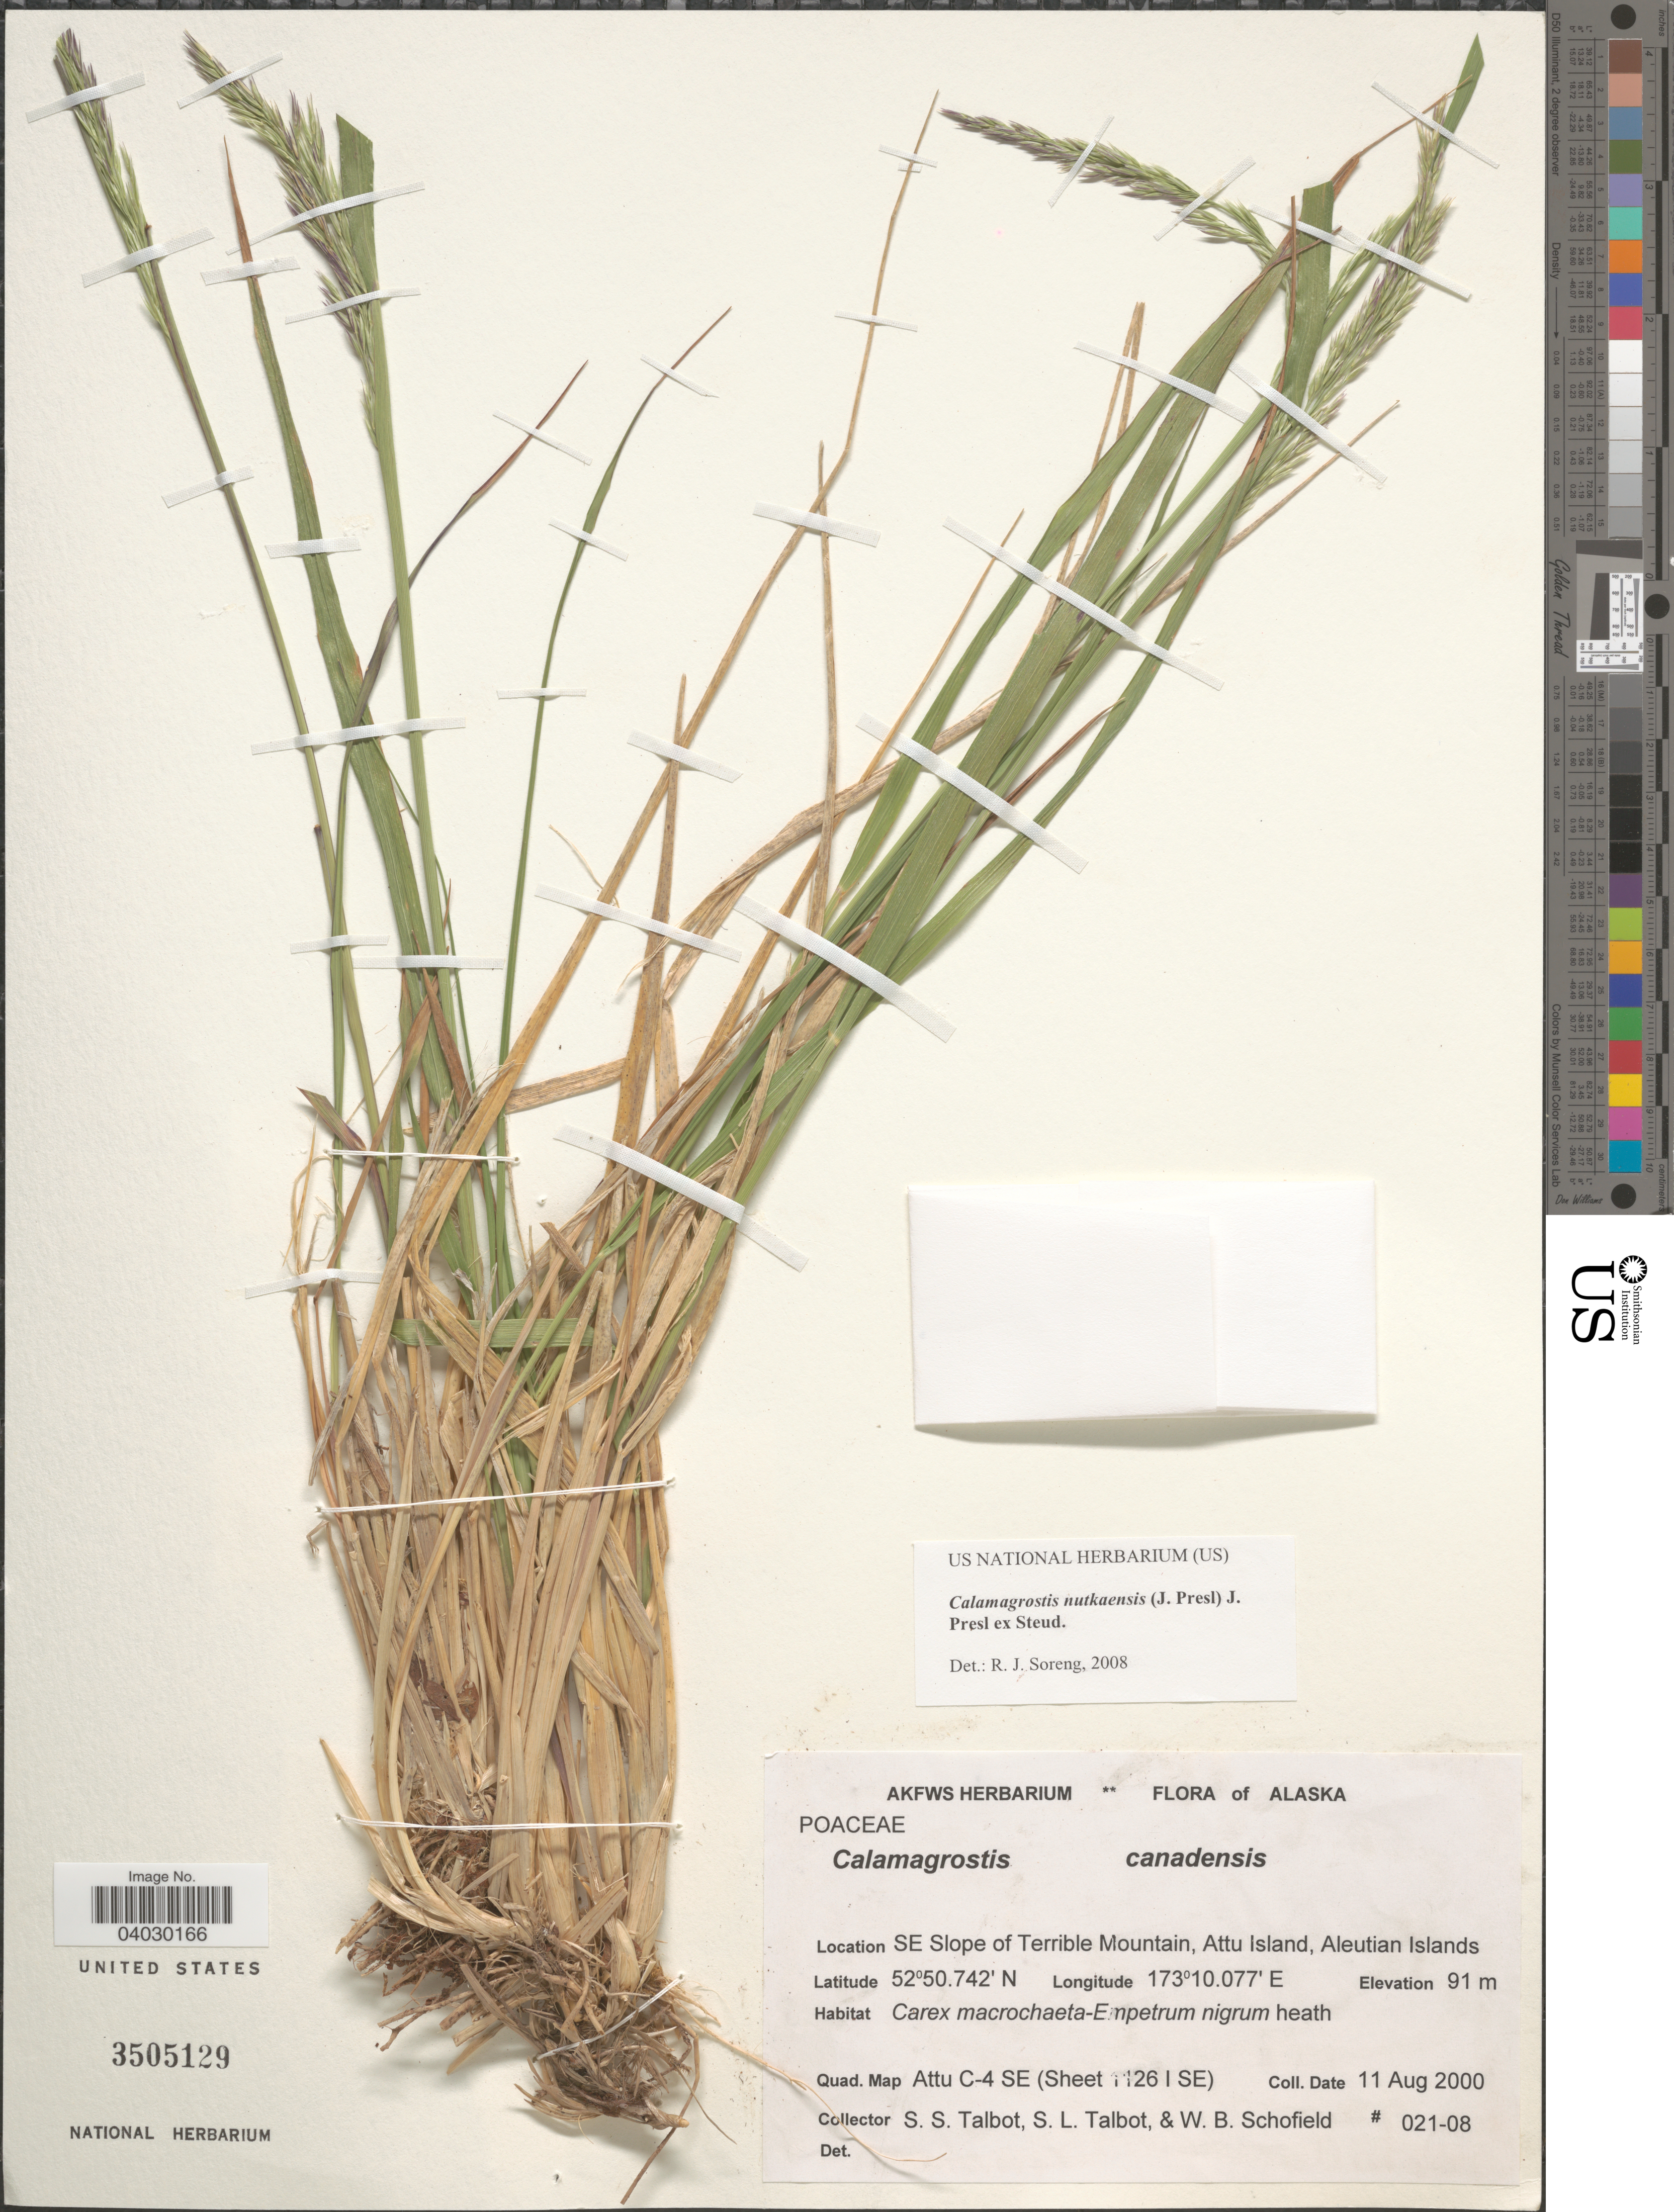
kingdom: Plantae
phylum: Tracheophyta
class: Liliopsida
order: Poales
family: Poaceae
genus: Calamagrostis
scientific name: Calamagrostis nutkaensis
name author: (J. Presl) Steud.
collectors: S. S. Talbot, S. Talbot & W. Schofield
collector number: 021-08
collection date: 2000-08-11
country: United States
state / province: Alaska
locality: SE slope of Terrible Mountain, Attu Island, Aleutian Islands. Quad. Map Attu C-4 SE (Sheet 1126 I SE).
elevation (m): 91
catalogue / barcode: US 3505129